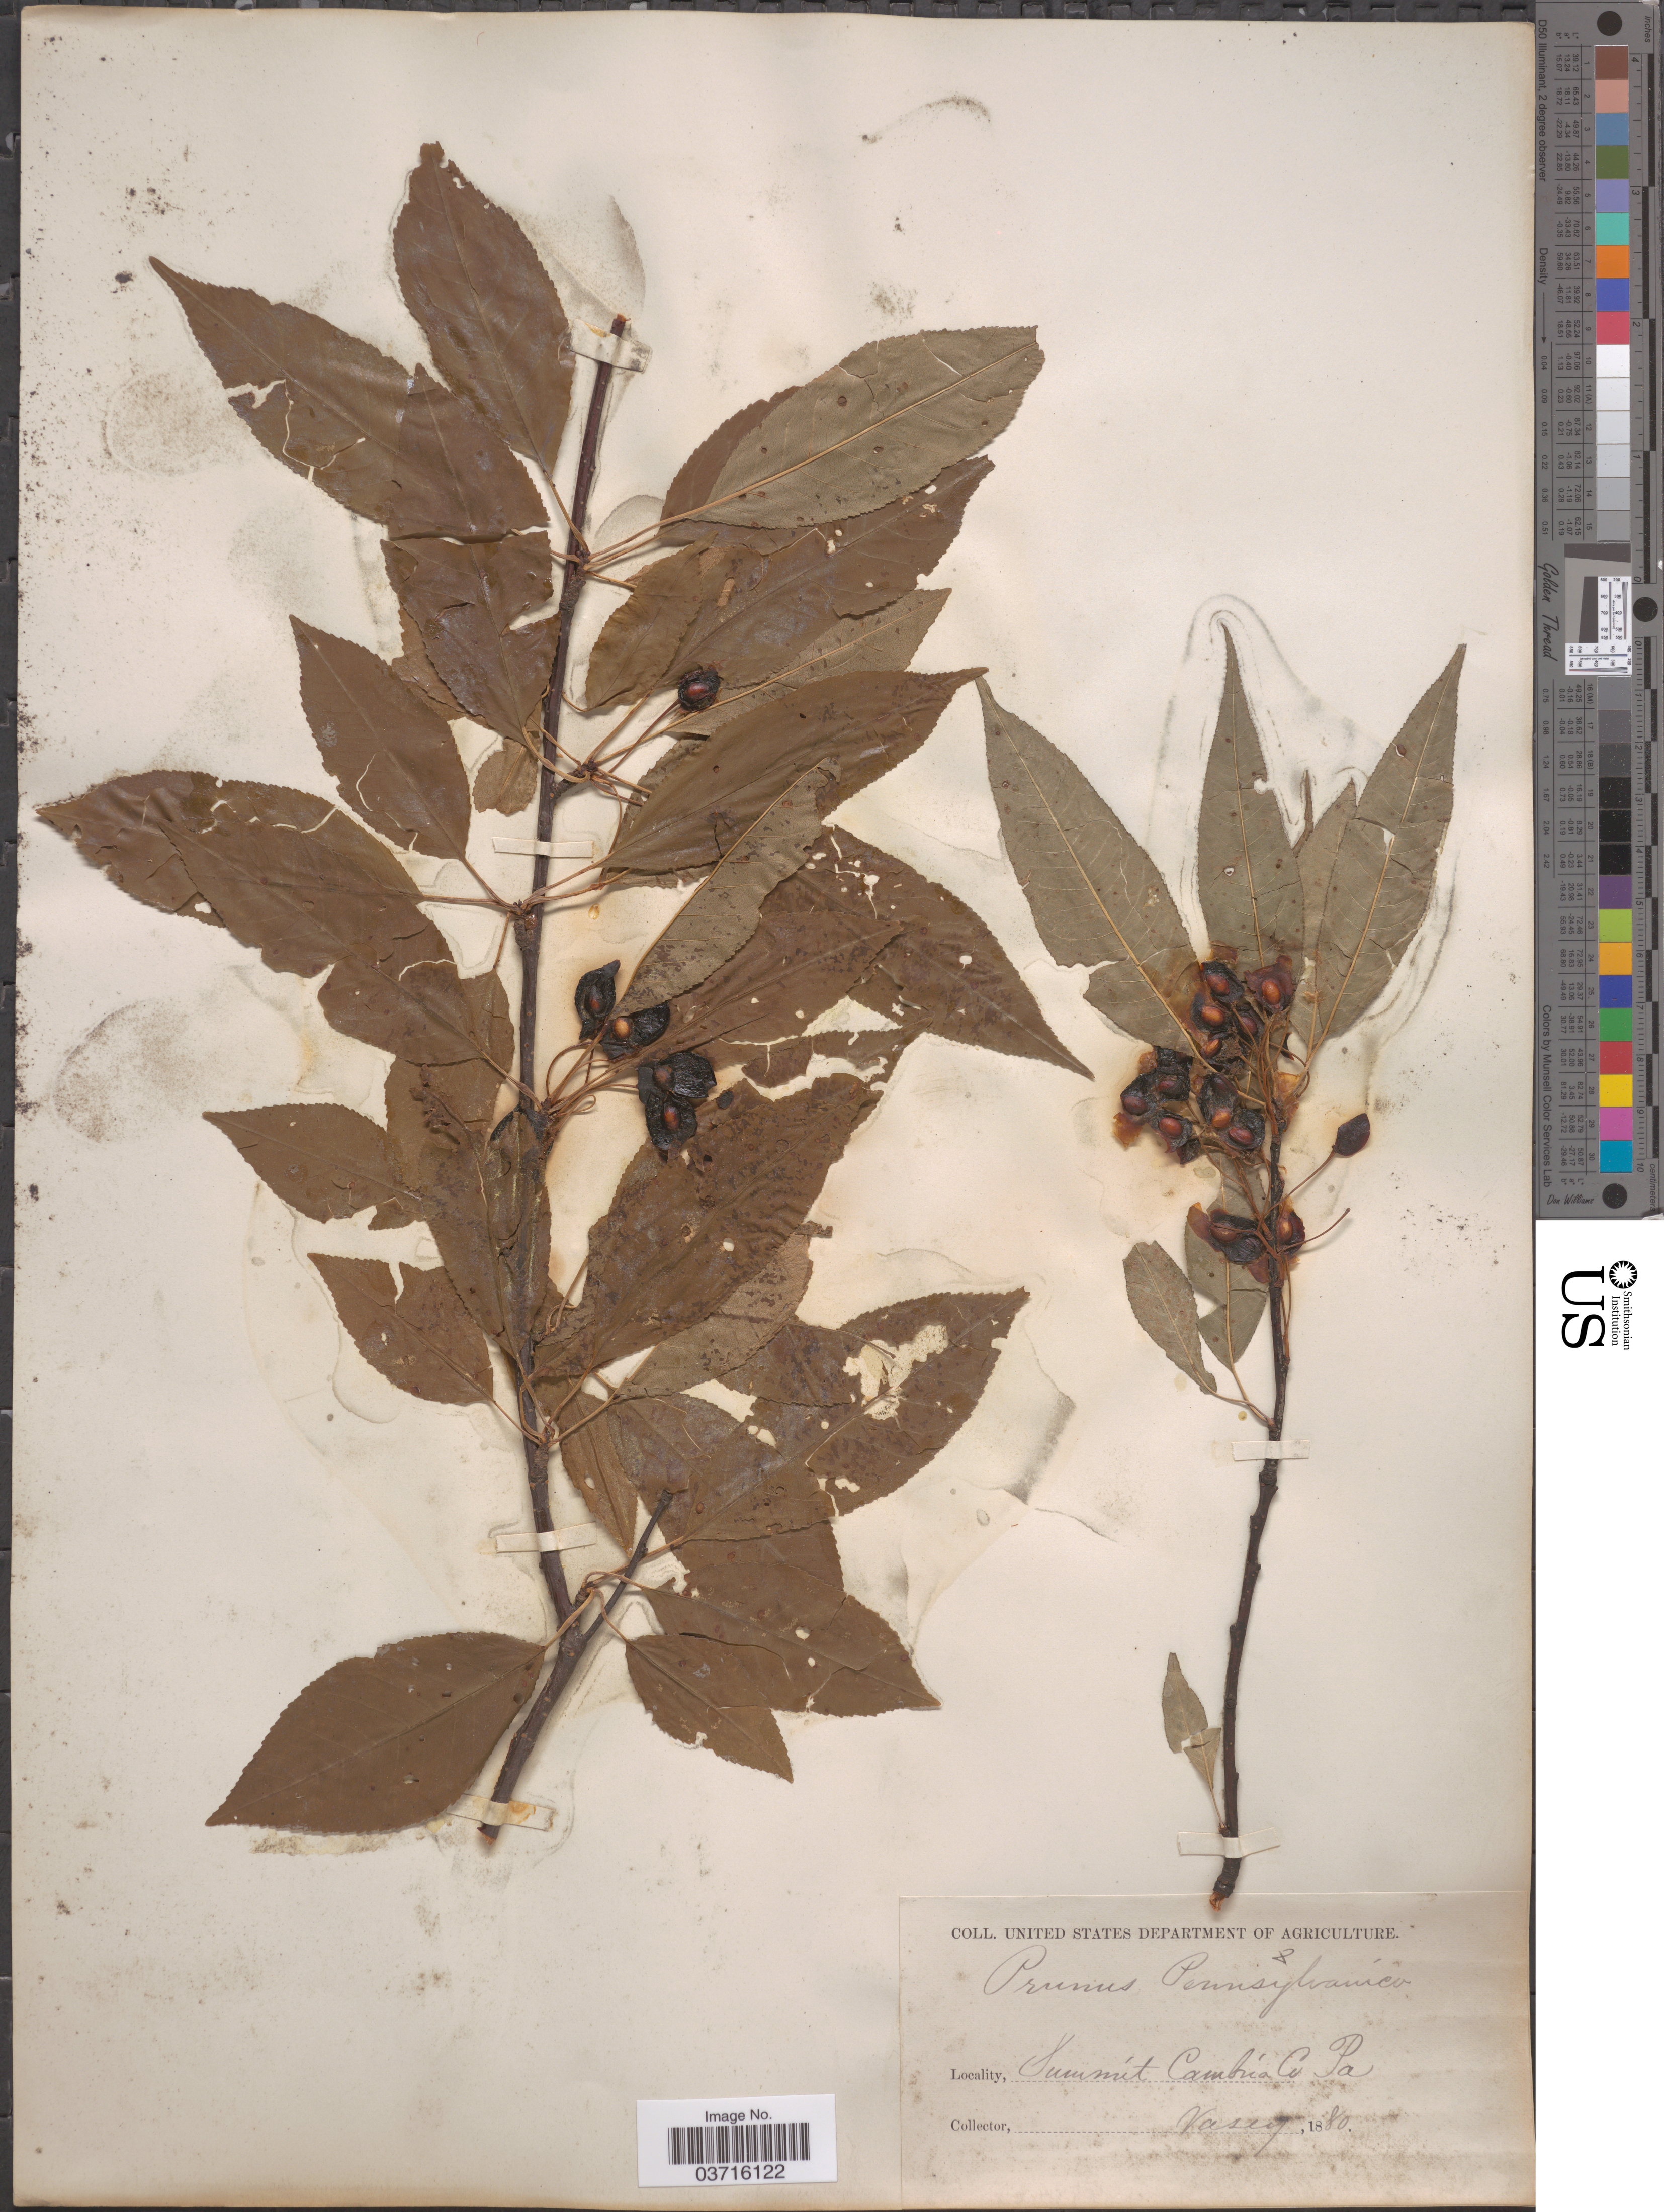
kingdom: Plantae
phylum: Tracheophyta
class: Magnoliopsida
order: Rosales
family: Rosaceae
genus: Prunus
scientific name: Prunus pensylvanica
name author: L. f.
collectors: Vasey, --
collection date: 1880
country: United States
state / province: Pennsylvania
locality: Summit Cambria Co.